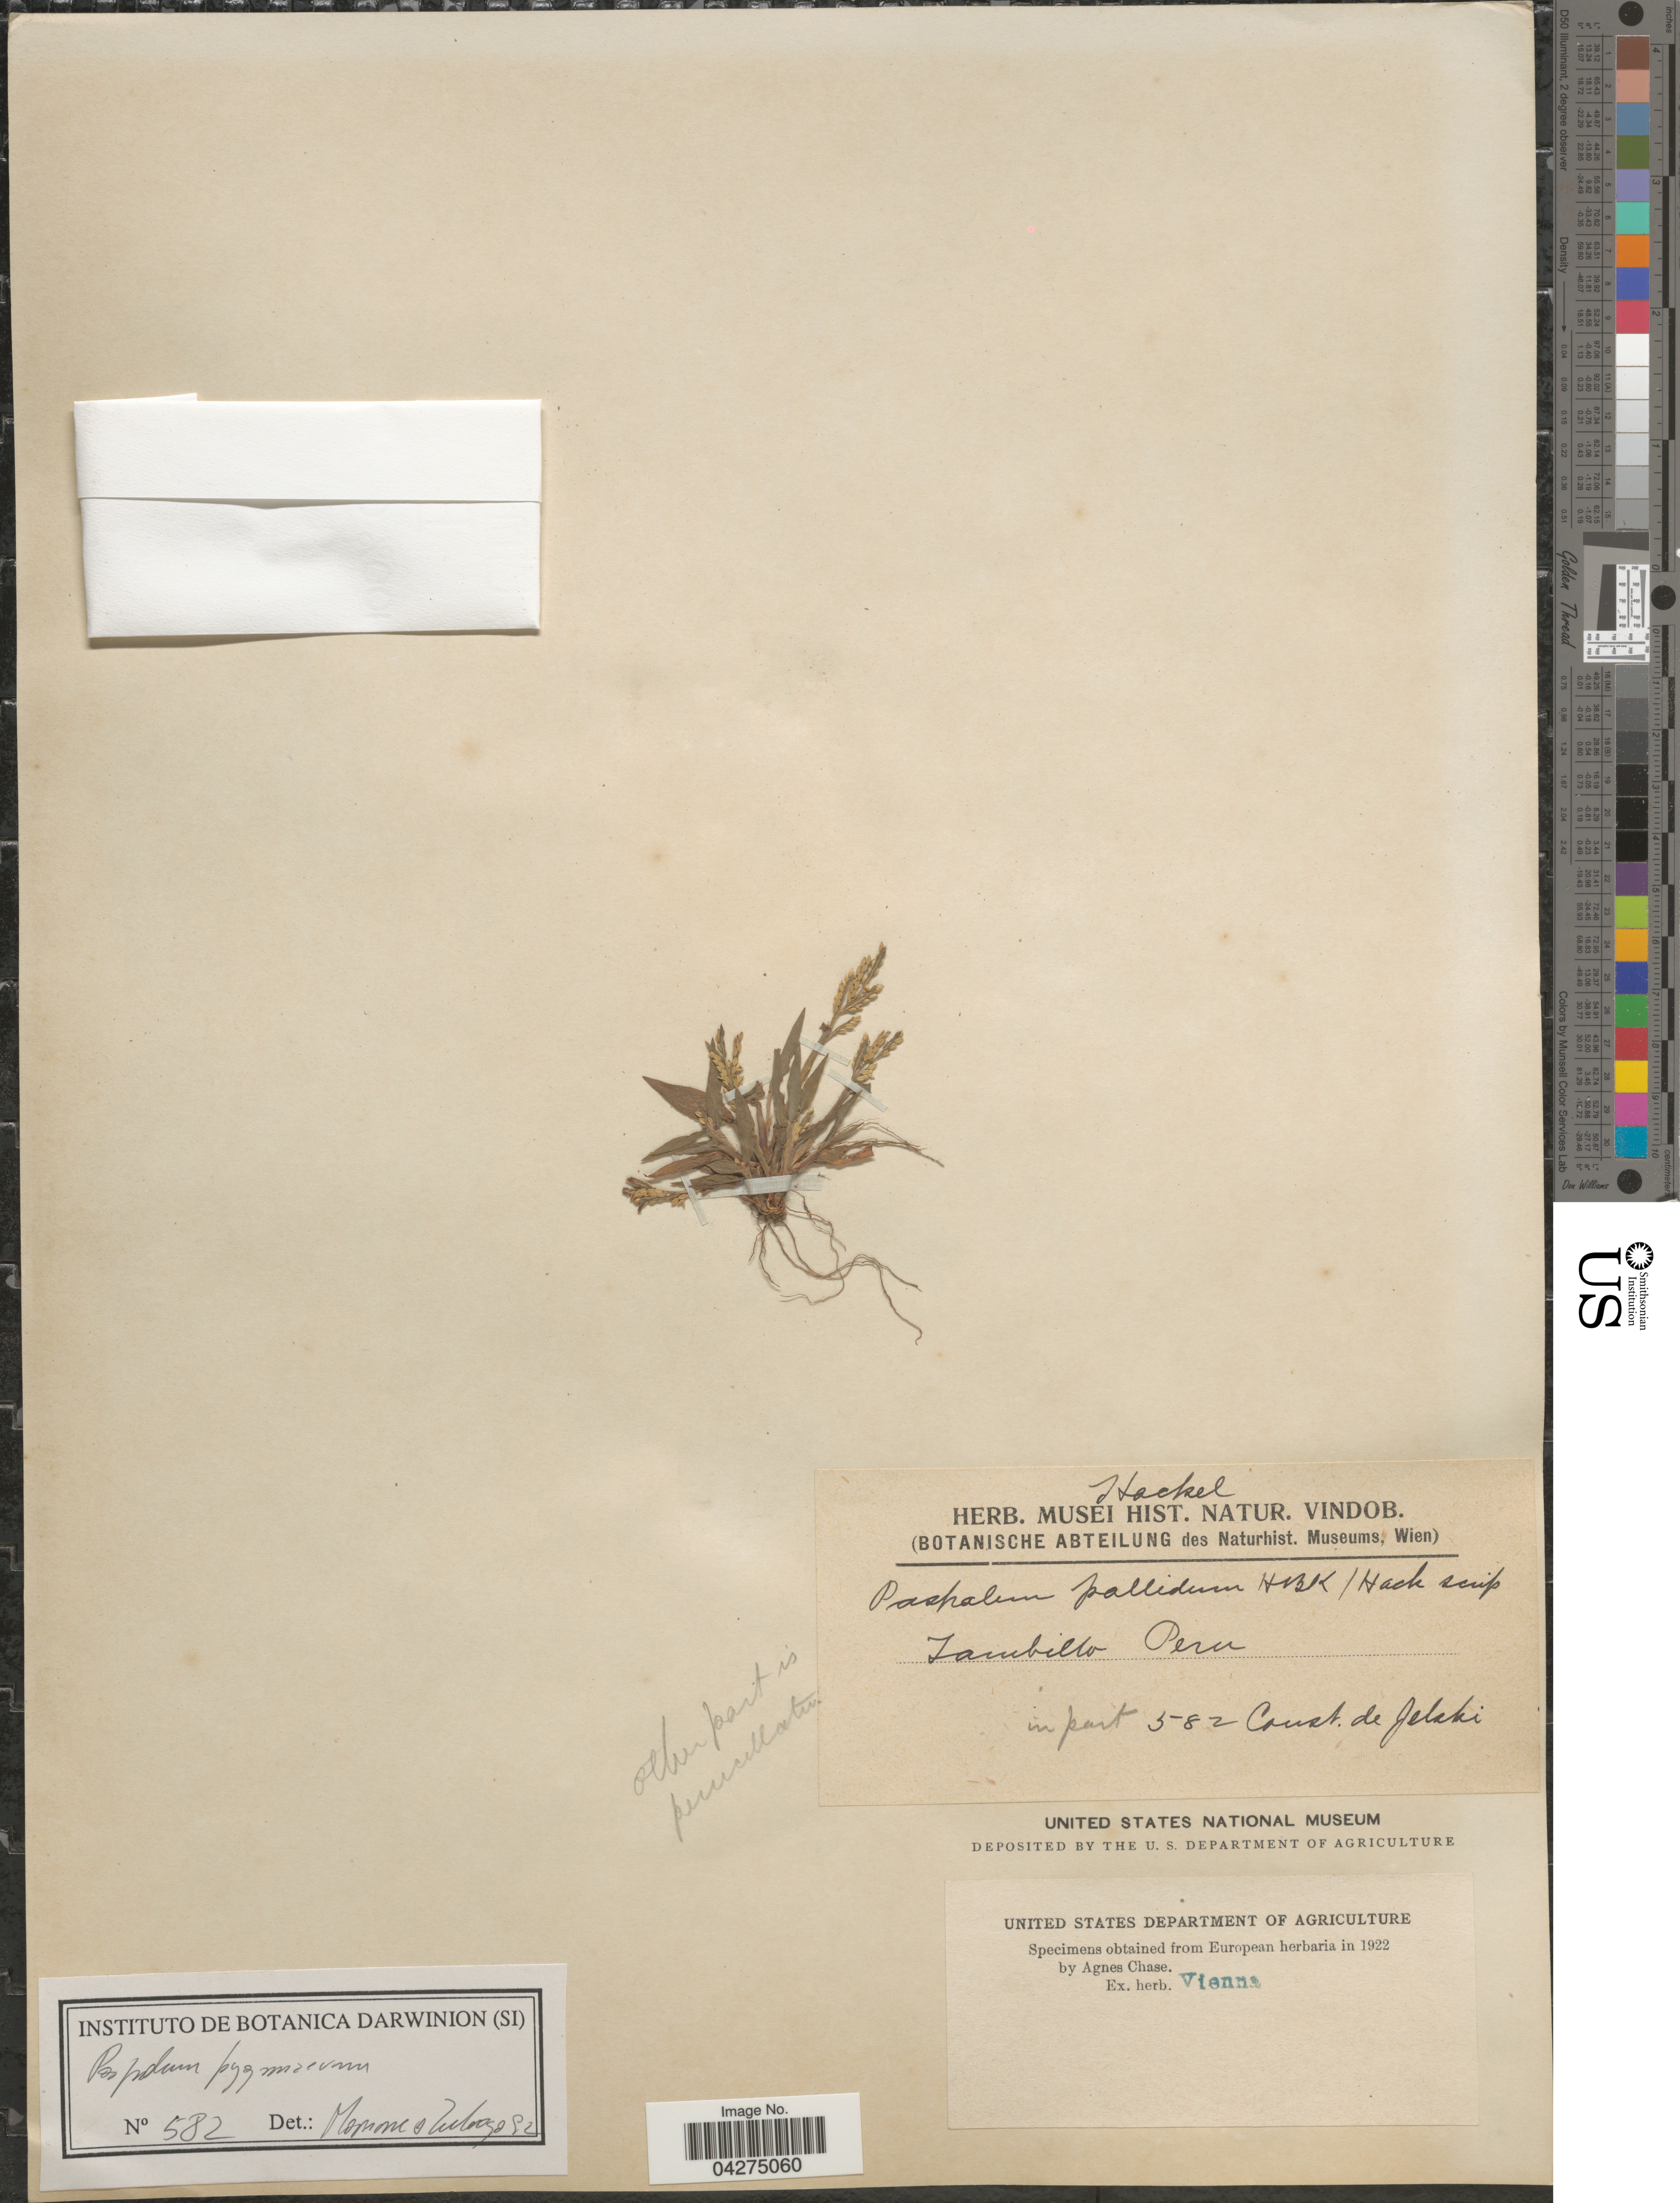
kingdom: Plantae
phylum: Tracheophyta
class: Liliopsida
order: Poales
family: Poaceae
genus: Paspalum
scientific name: Paspalum pygmaeum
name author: Hack.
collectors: C. von Jelski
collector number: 582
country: Peru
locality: Tambillo.